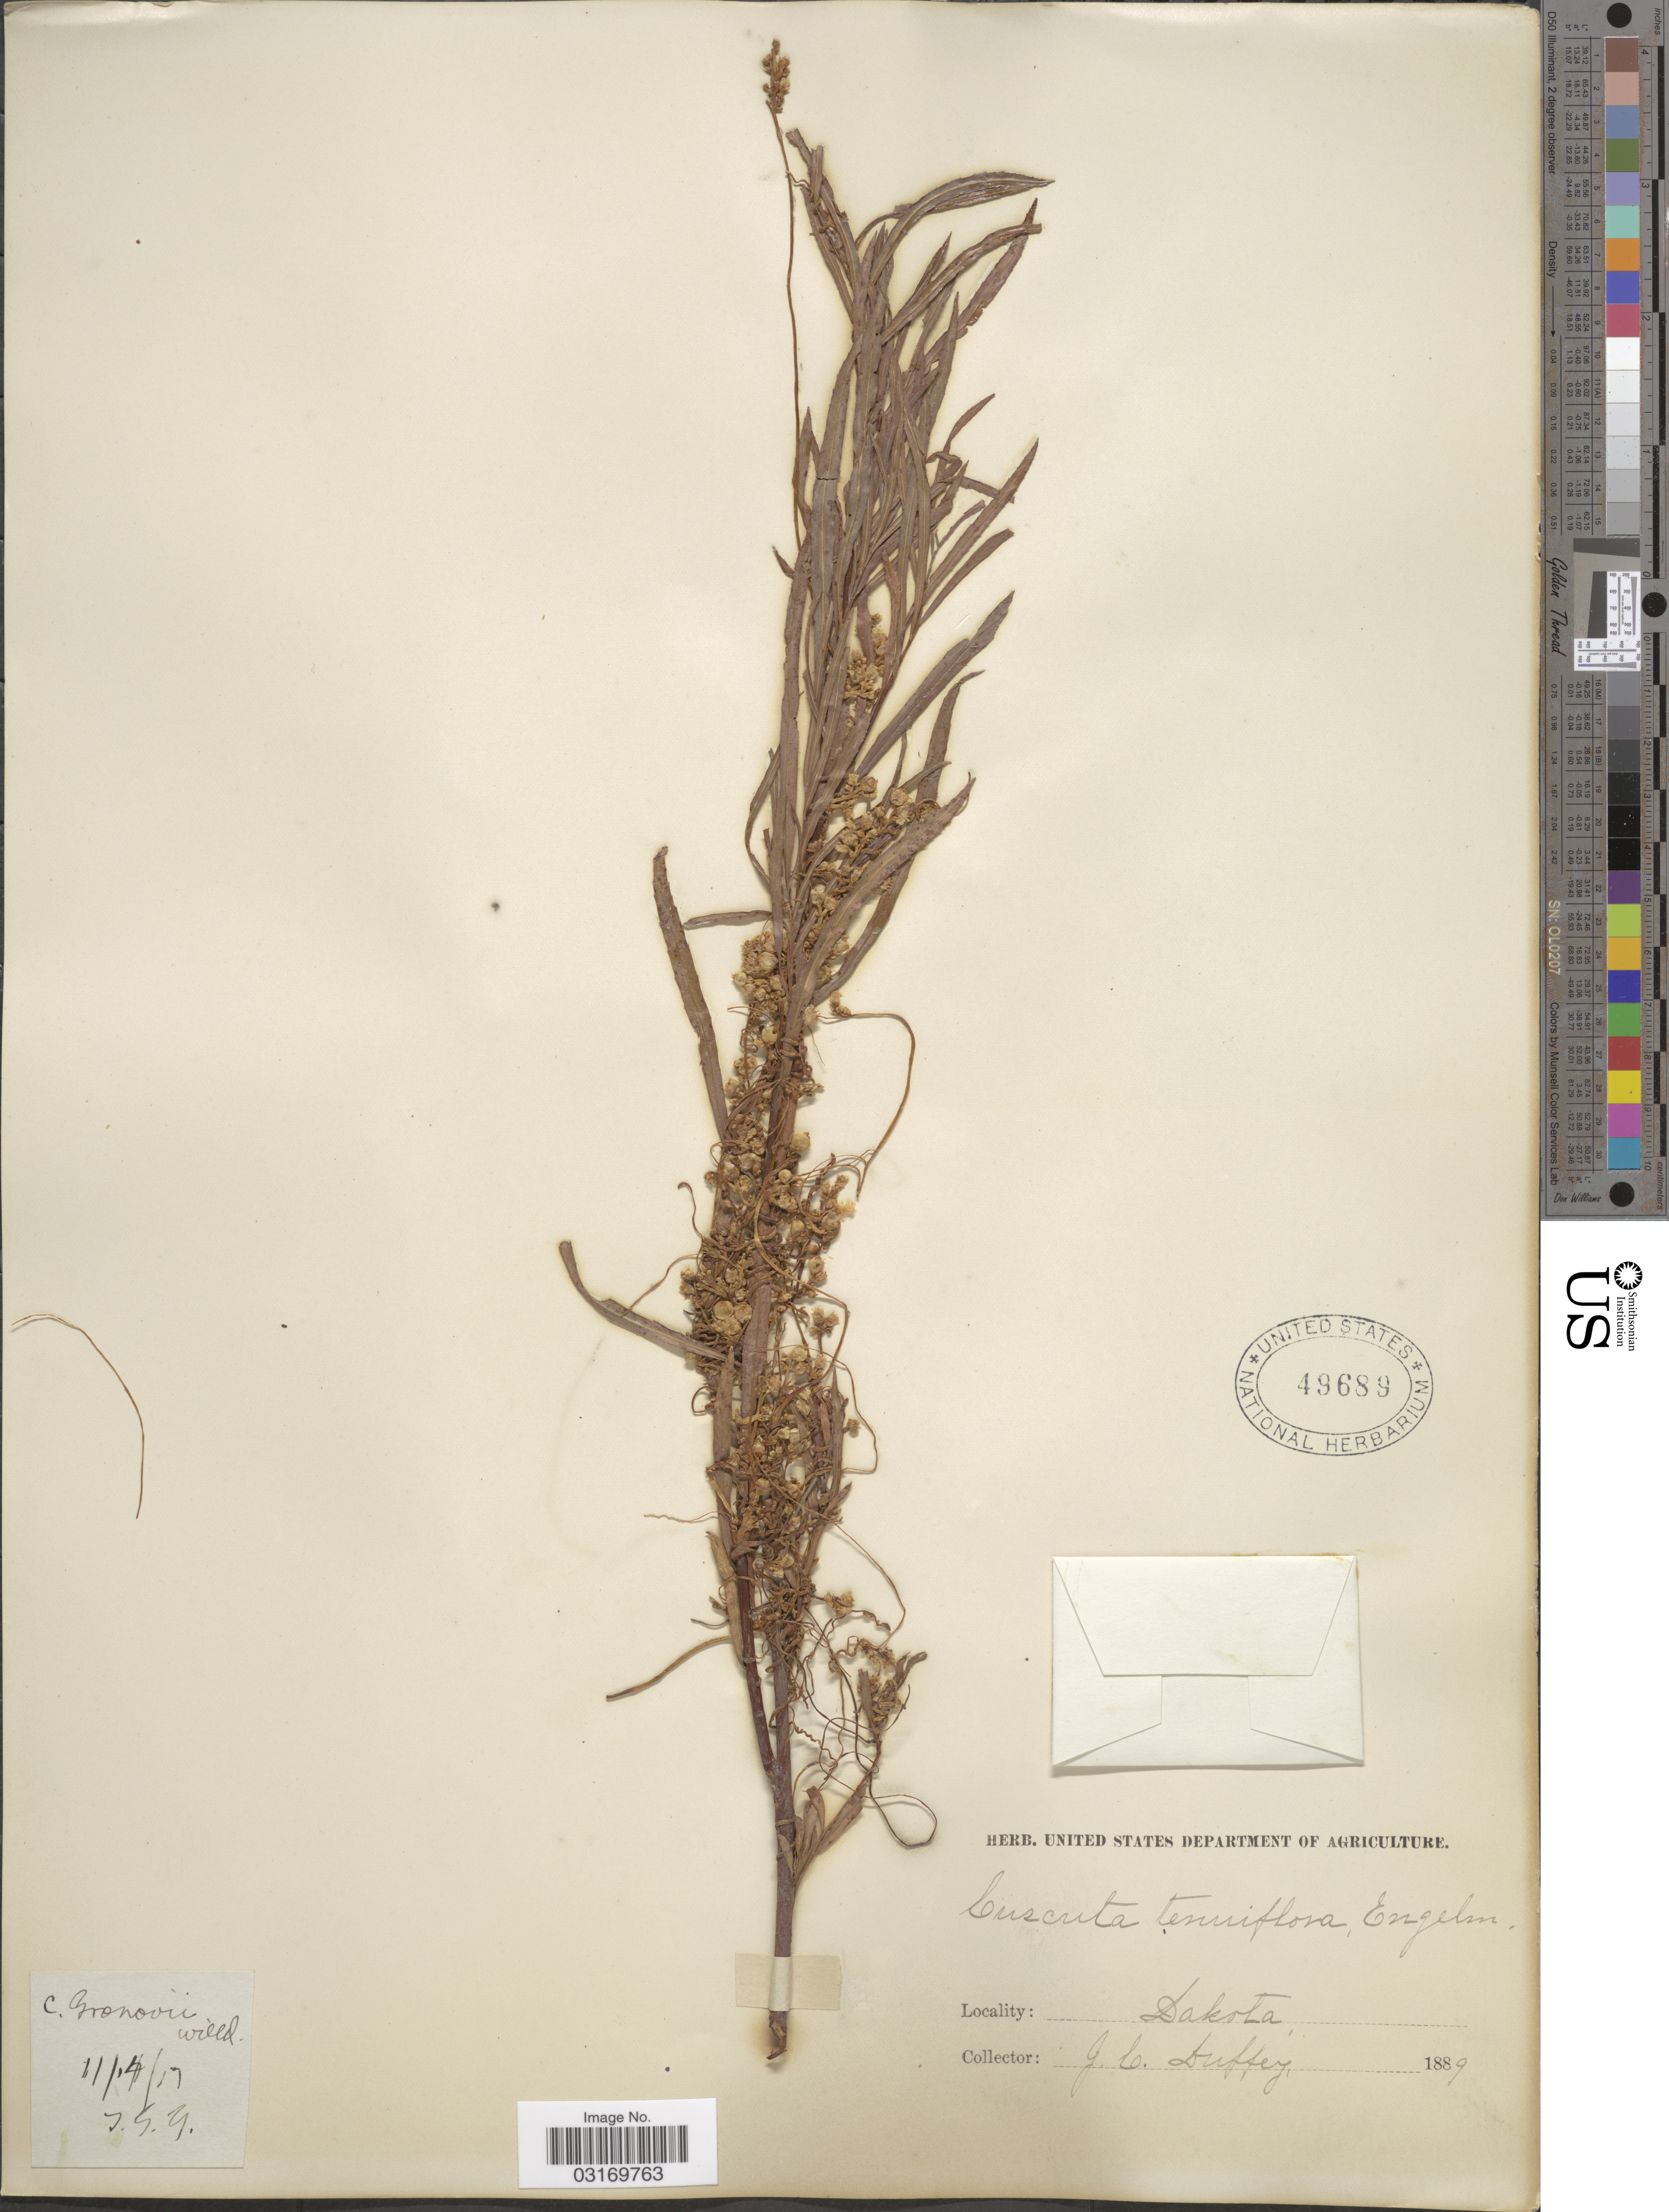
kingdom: Plantae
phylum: Tracheophyta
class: Magnoliopsida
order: Solanales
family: Convolvulaceae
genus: Cuscuta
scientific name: Cuscuta gronovii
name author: Willd. ex Schult.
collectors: J. Duffey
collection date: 1889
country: United States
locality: Dakota.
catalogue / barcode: US 49689